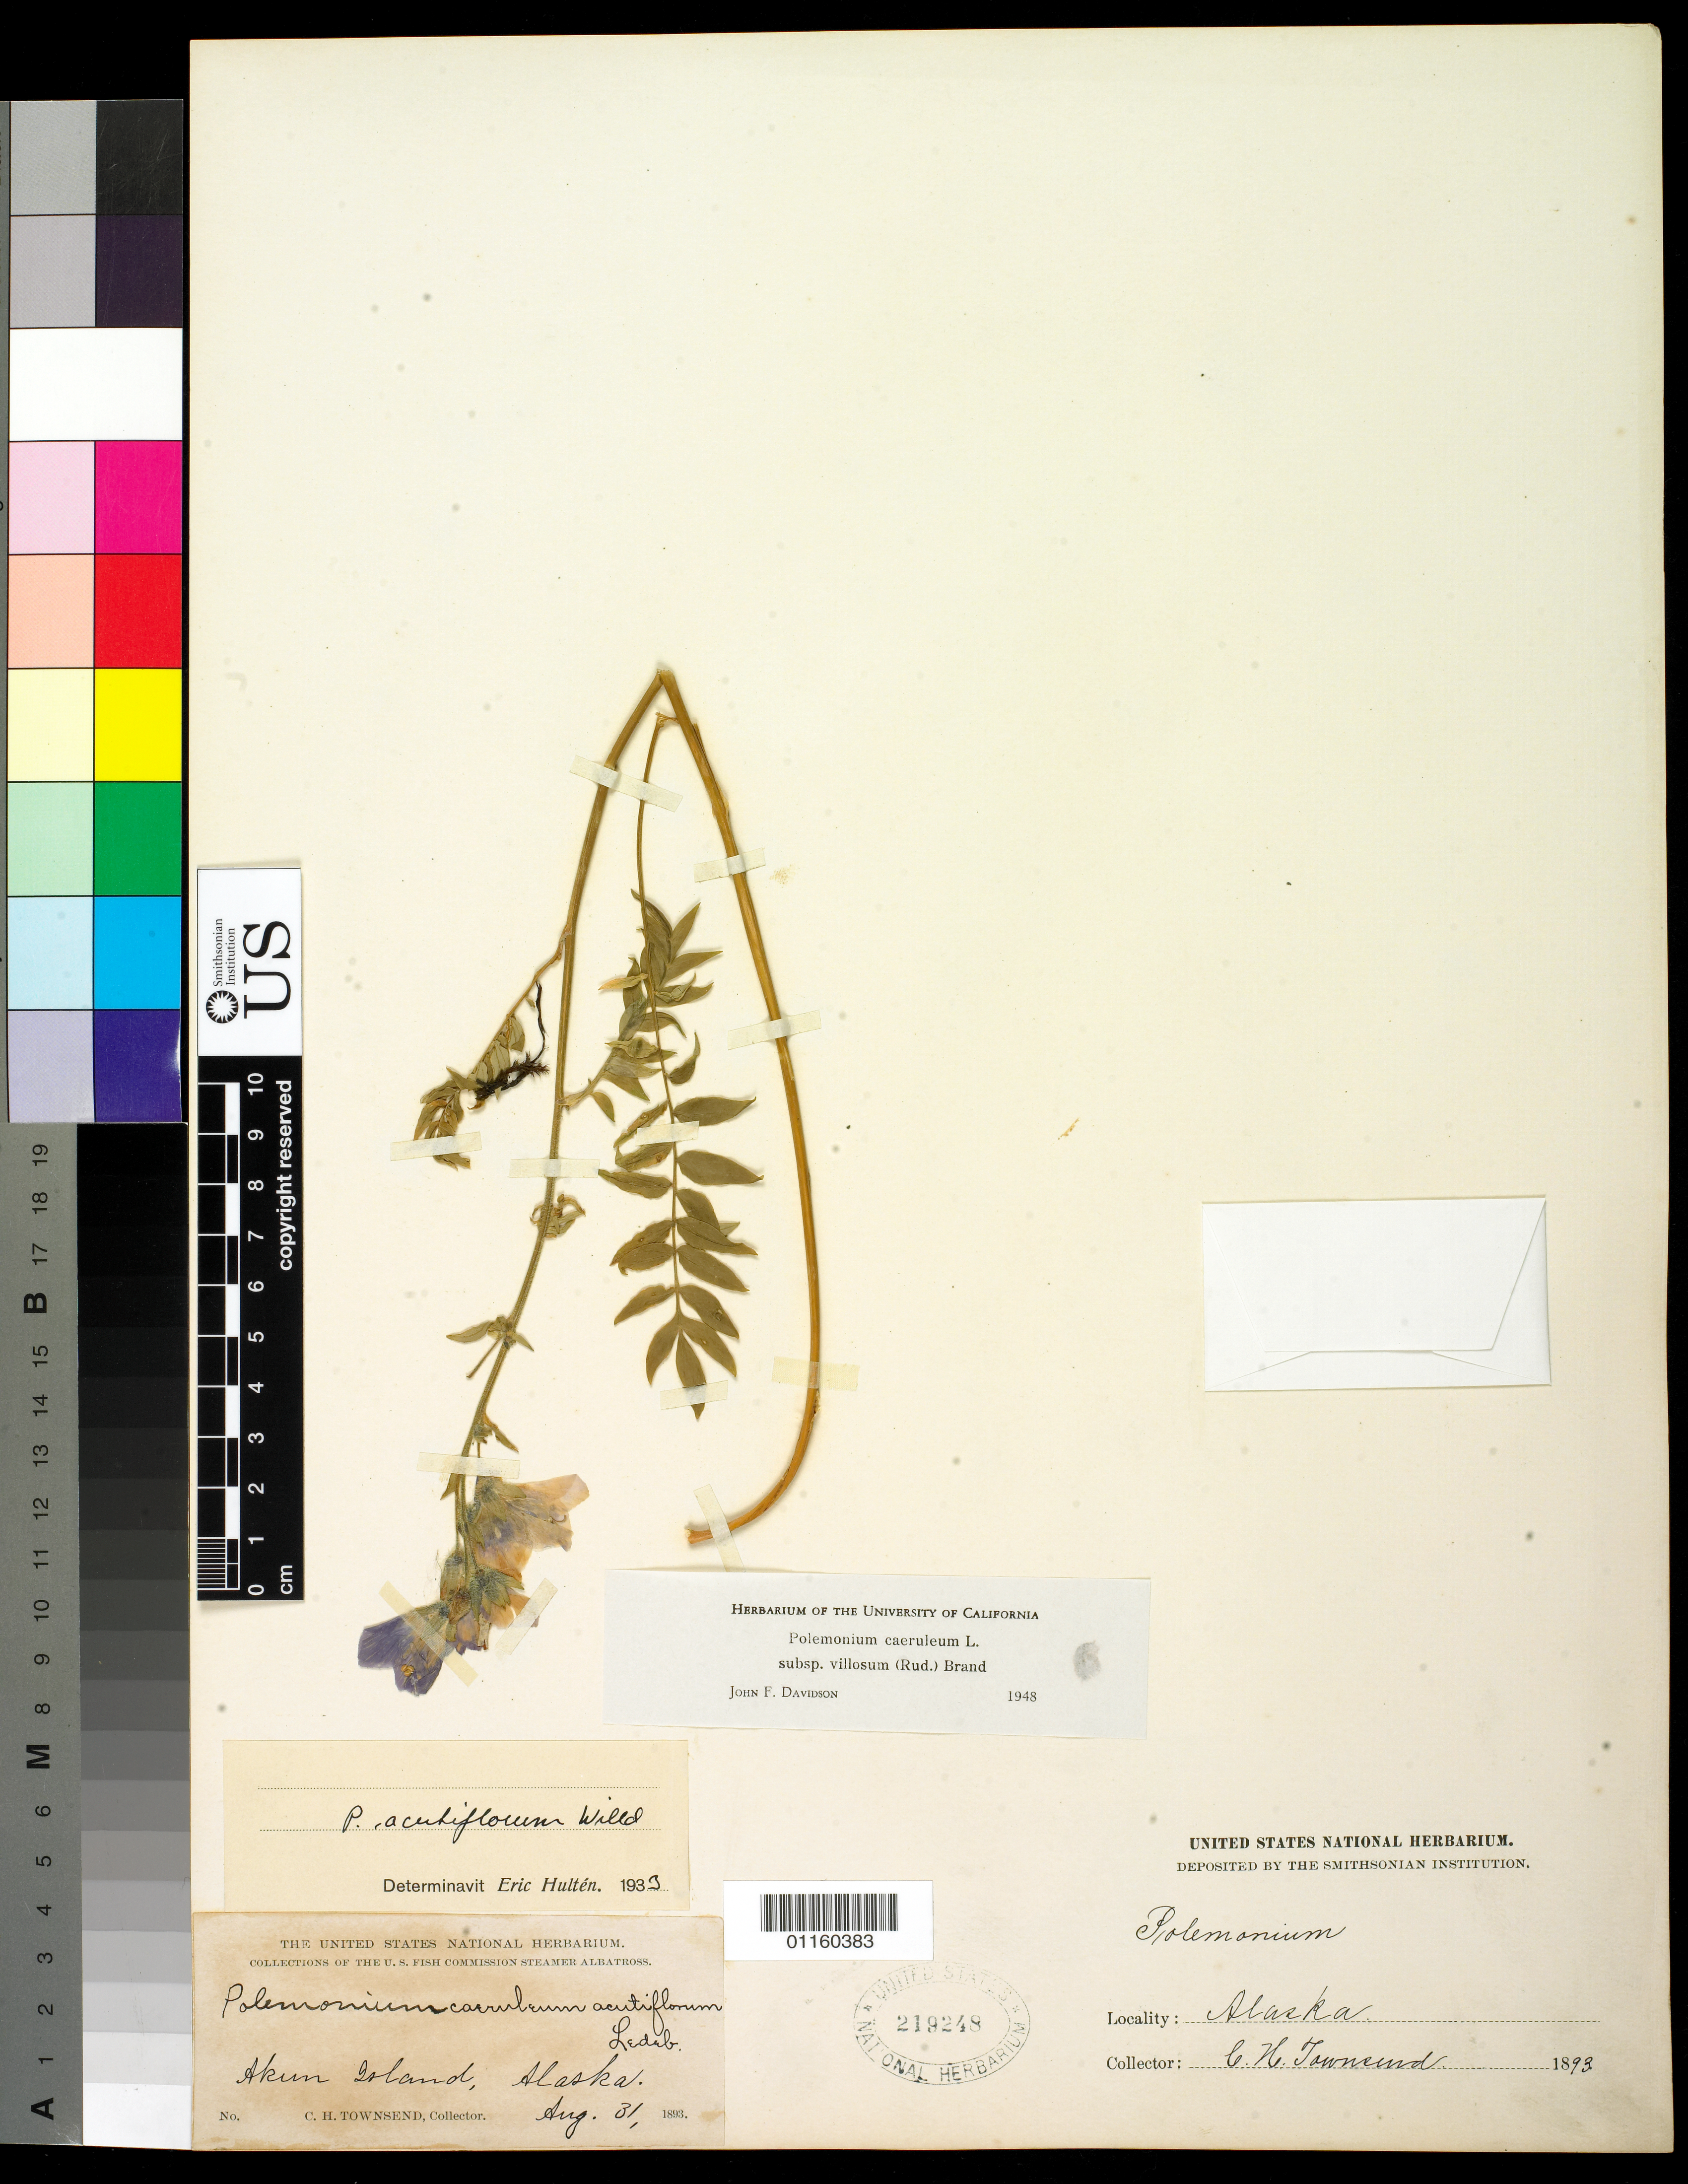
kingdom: Plantae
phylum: Tracheophyta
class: Magnoliopsida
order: Ericales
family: Polemoniaceae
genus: Polemonium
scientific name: Polemonium caeruleum subsp. villosum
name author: (Rudolph ex Georgi) Brand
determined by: Davidson, J. F.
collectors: C. H. Townsend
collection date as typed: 31 Aug 1893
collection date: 1893-08-31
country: United States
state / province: Alaska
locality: Akun Island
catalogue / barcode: US 219248